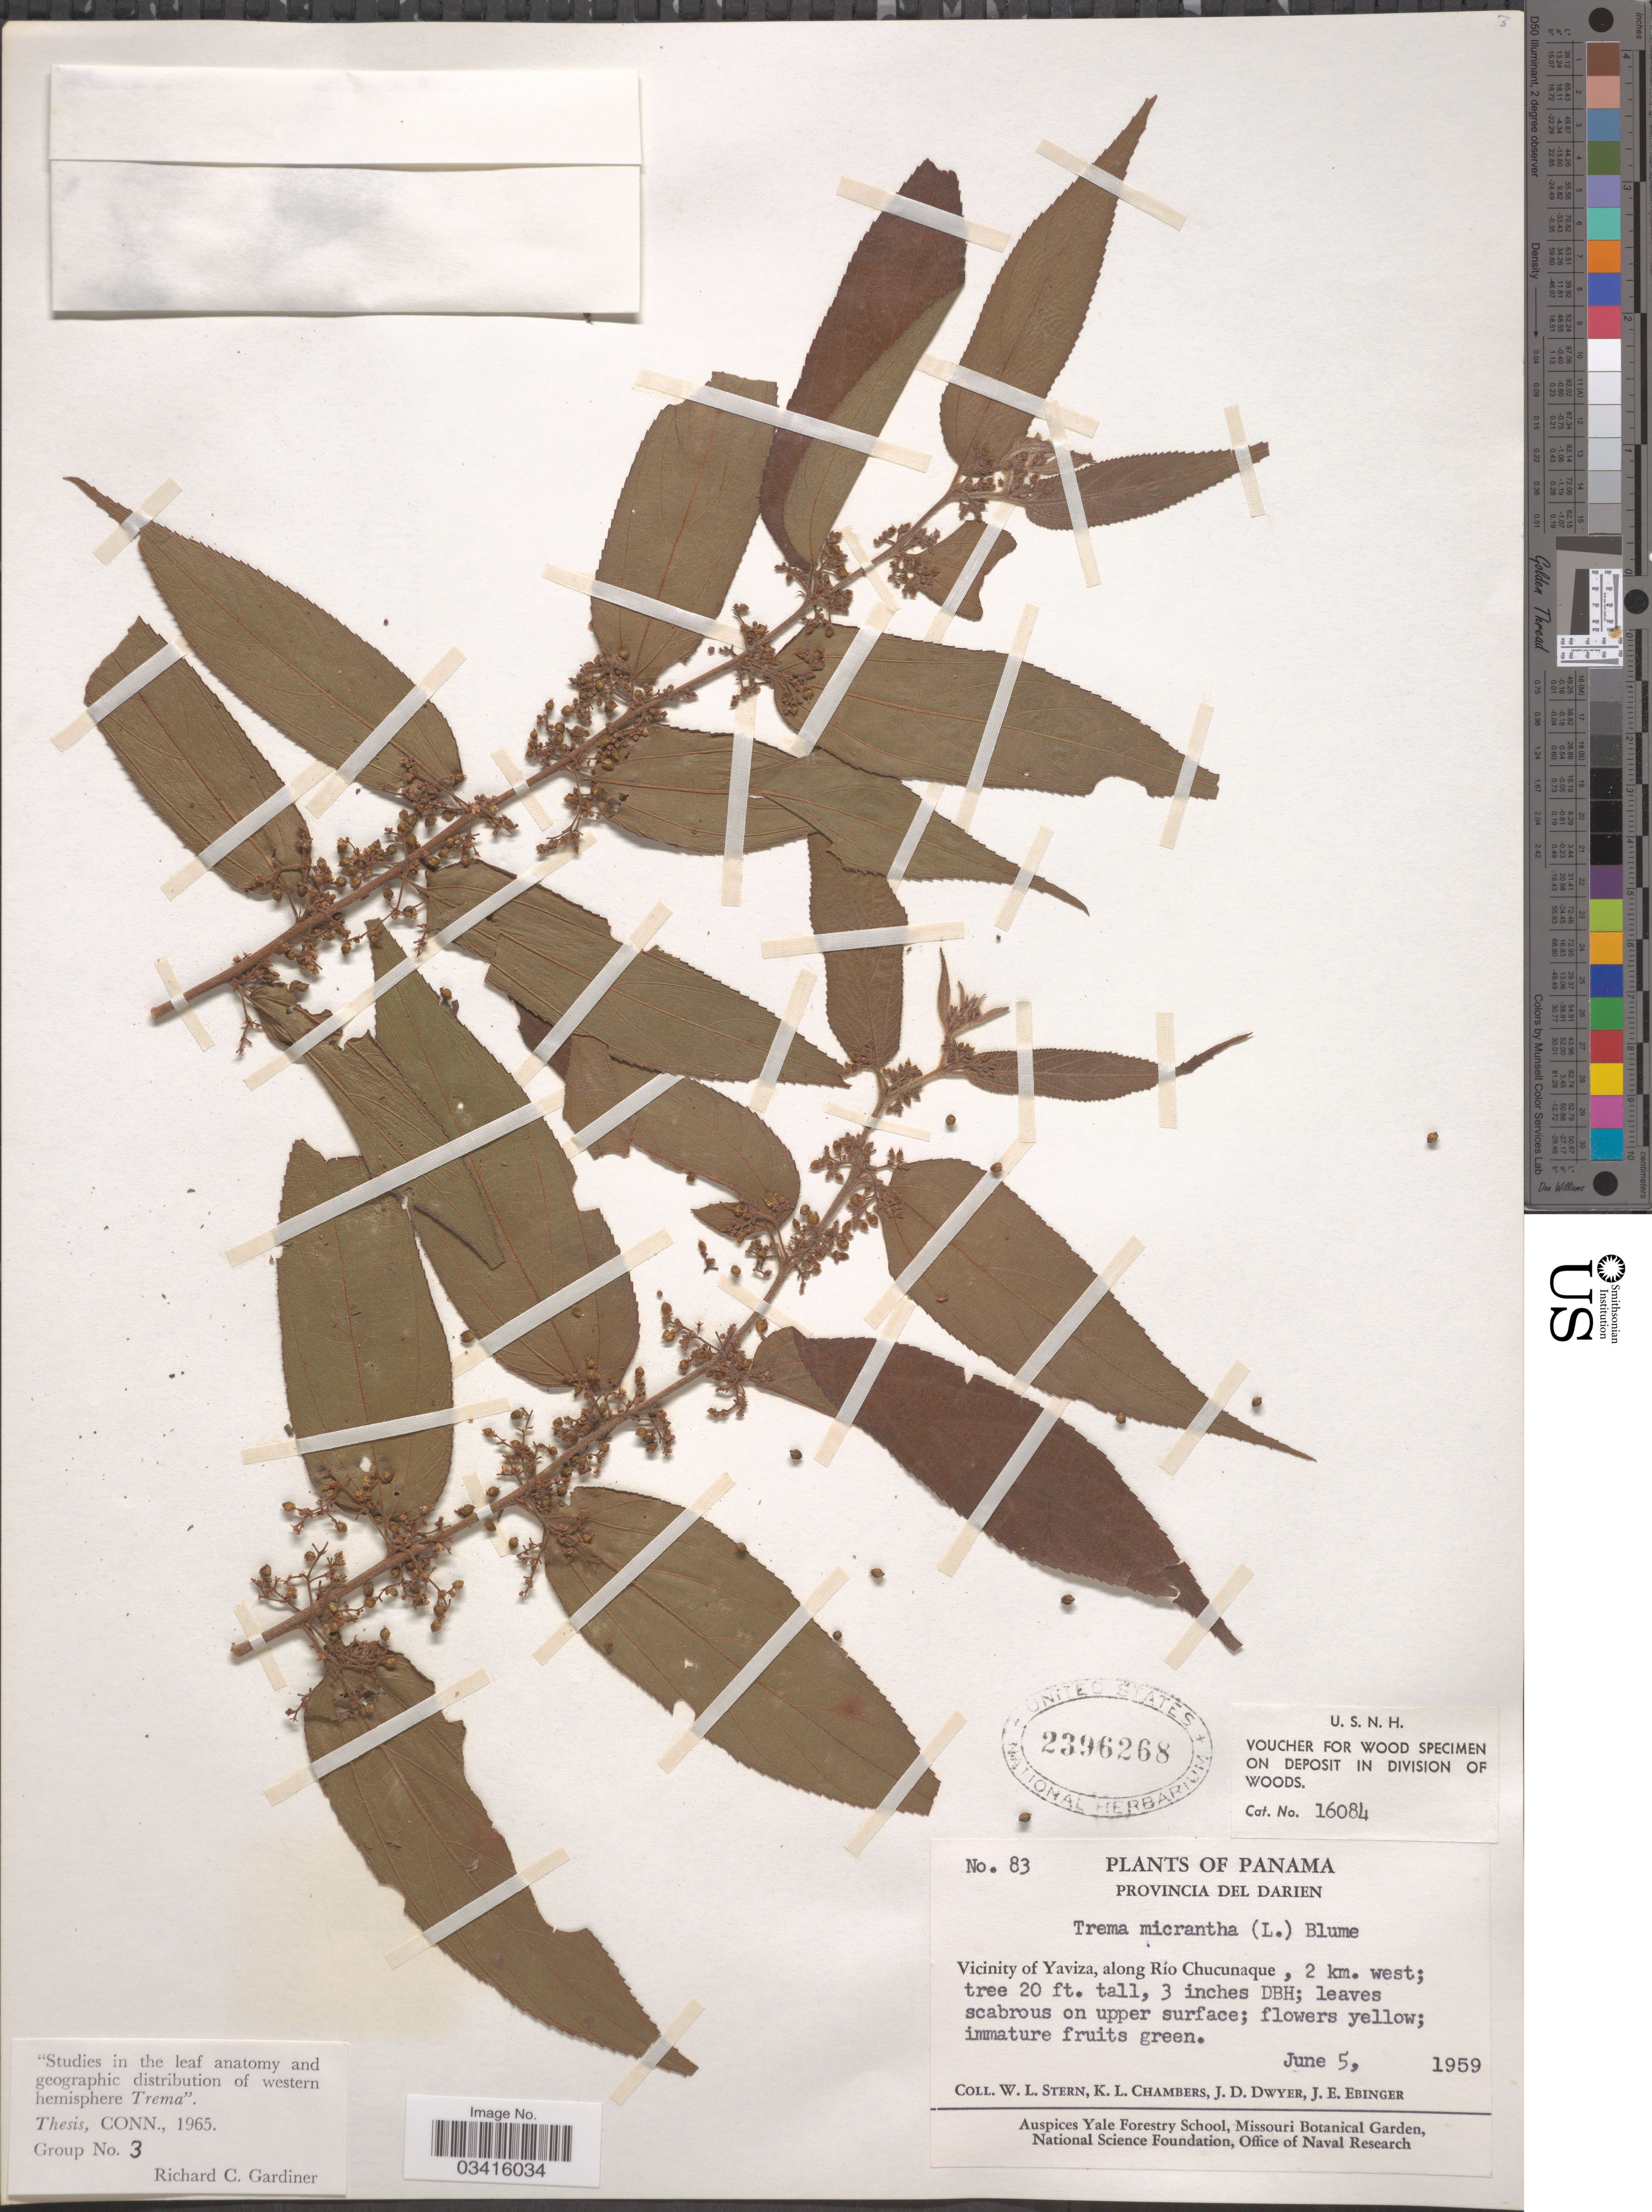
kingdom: Plantae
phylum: Tracheophyta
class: Magnoliopsida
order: Rosales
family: Cannabaceae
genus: Trema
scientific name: Trema micranthum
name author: (L.) Blume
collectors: W. L. Stern, K. Chambers, J. D. Dwyer & J. Ebinger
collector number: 83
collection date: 1959-06-05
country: Panama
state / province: Darién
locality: Vicinity of Yaviza, along Río Chucunaque, 2 km. west.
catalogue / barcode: US 2396268